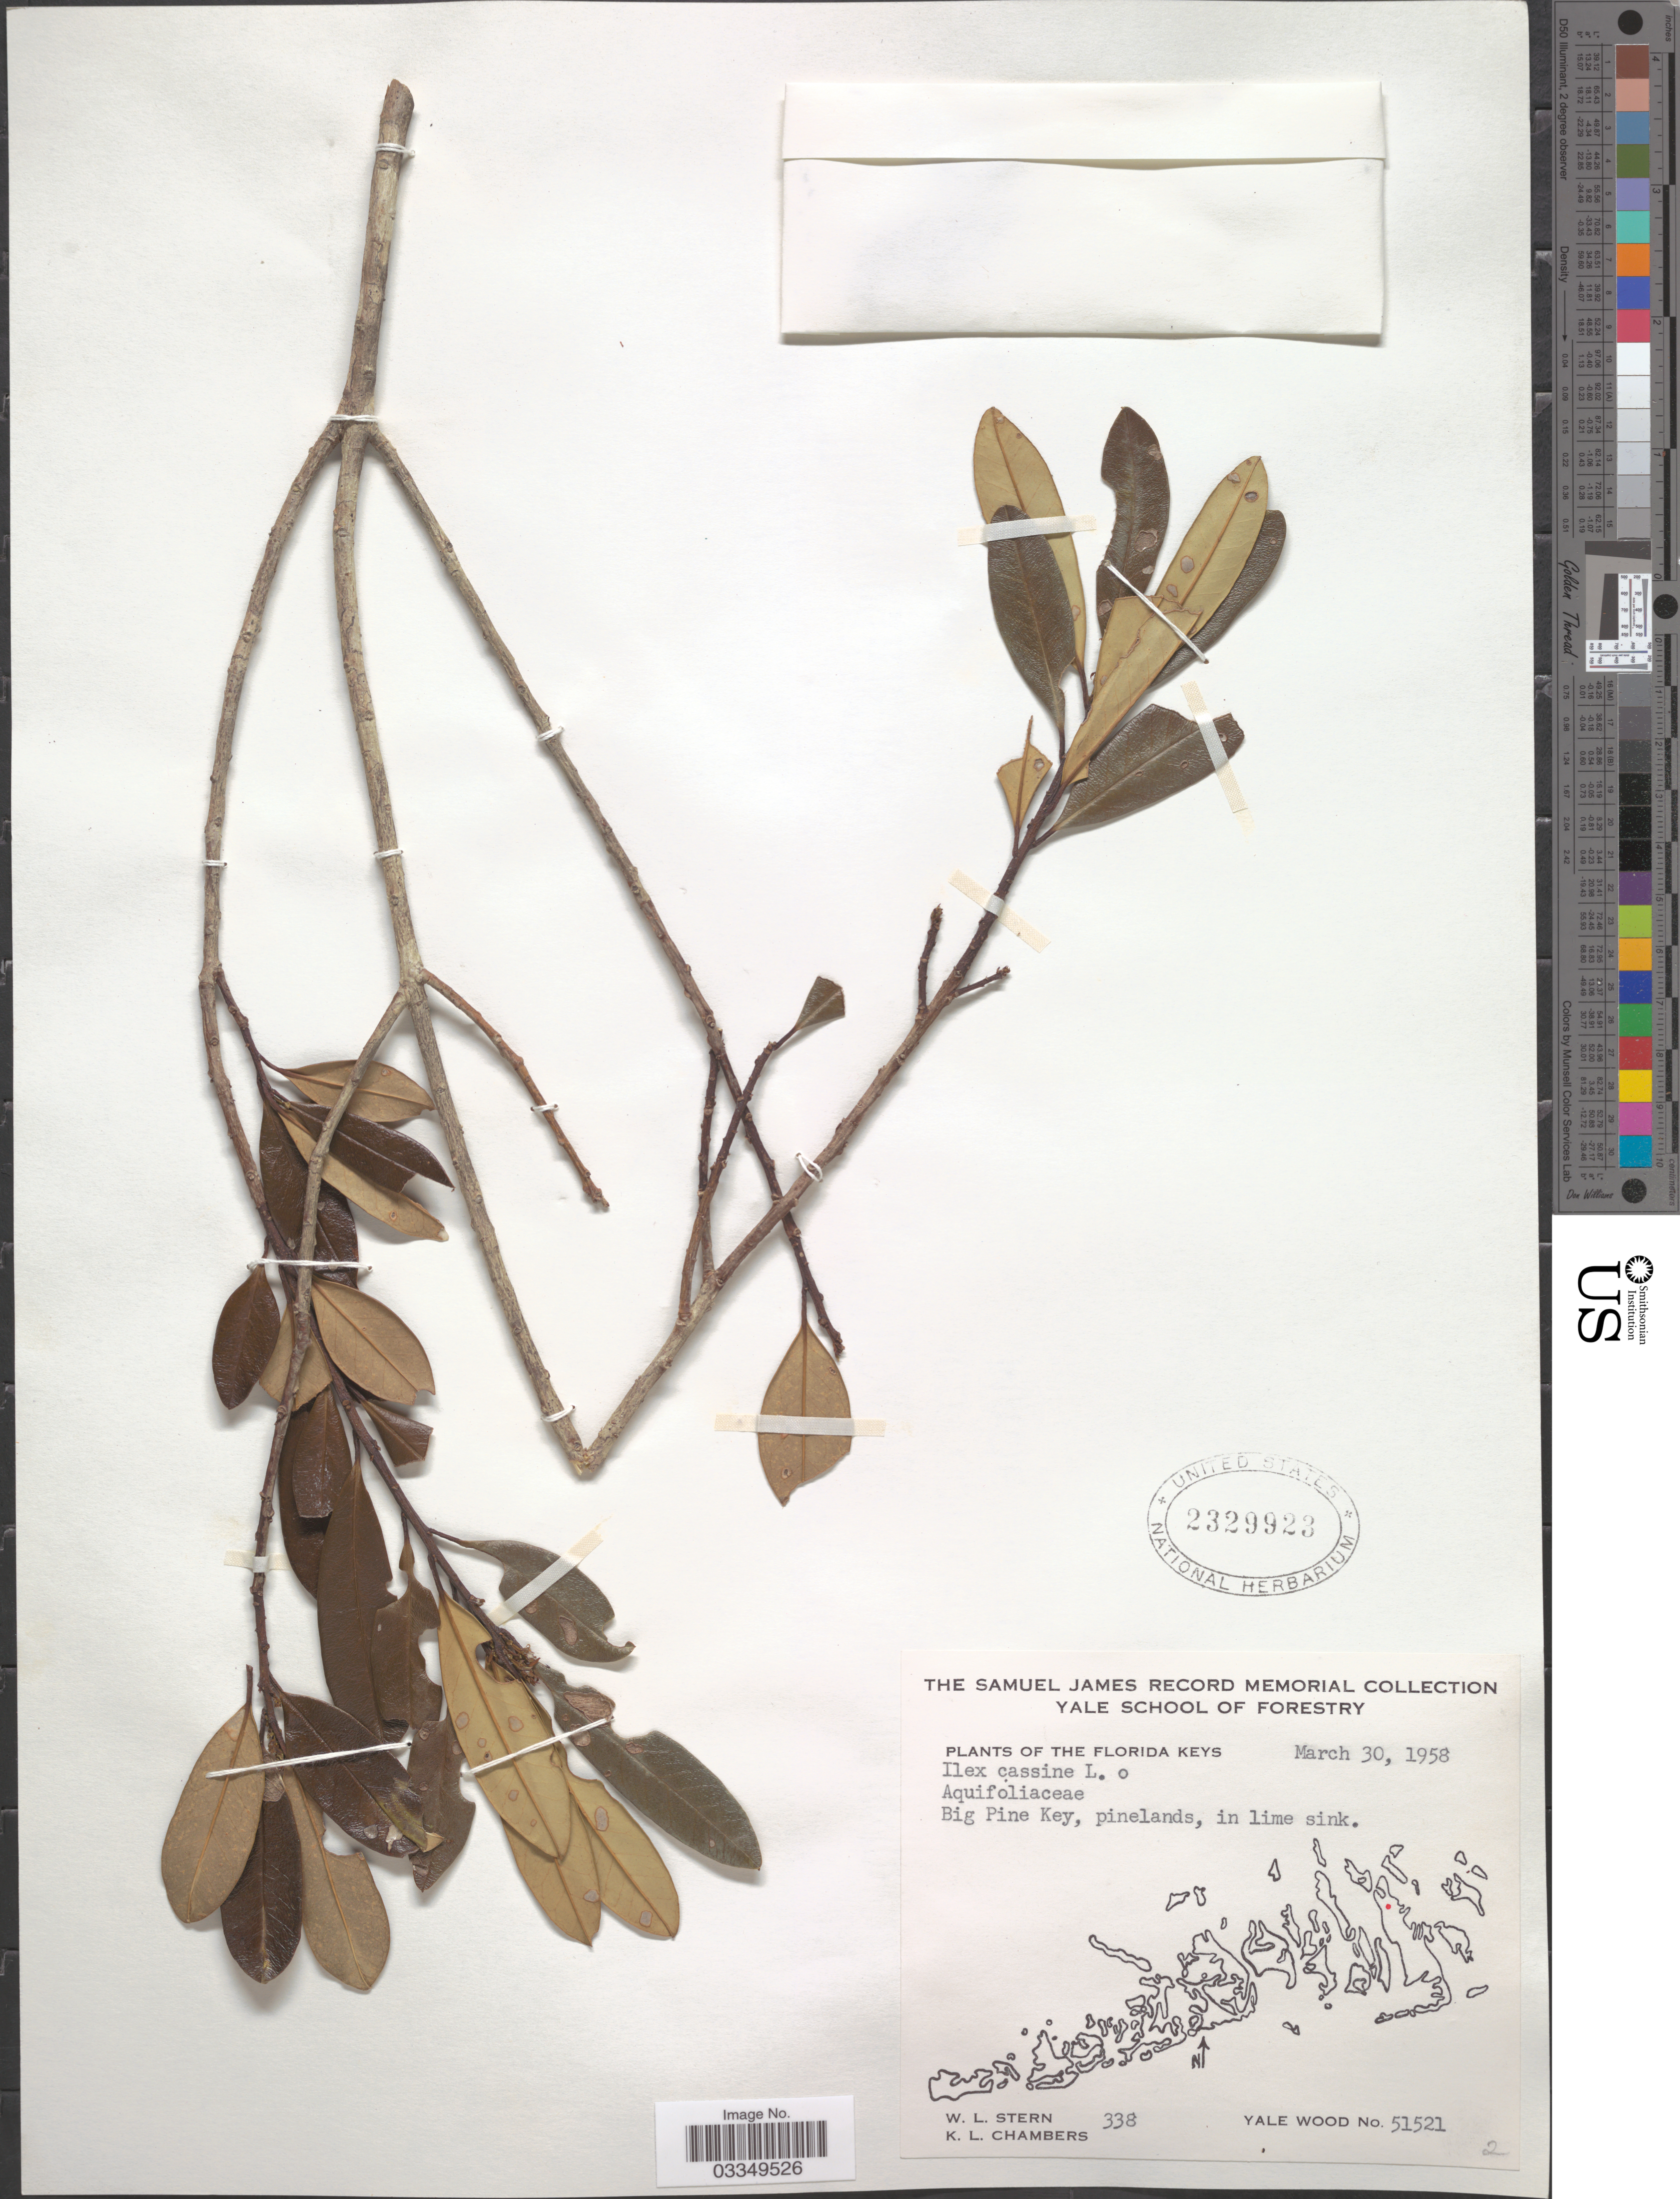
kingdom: Plantae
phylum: Tracheophyta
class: Magnoliopsida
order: Aquifoliales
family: Aquifoliaceae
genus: Ilex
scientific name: Ilex cassine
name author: L.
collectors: W. L. Stern & K. Chambers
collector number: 338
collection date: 1958-03-30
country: United States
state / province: Florida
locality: The Florida Keys, Big Pine Key.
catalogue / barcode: US 2329923